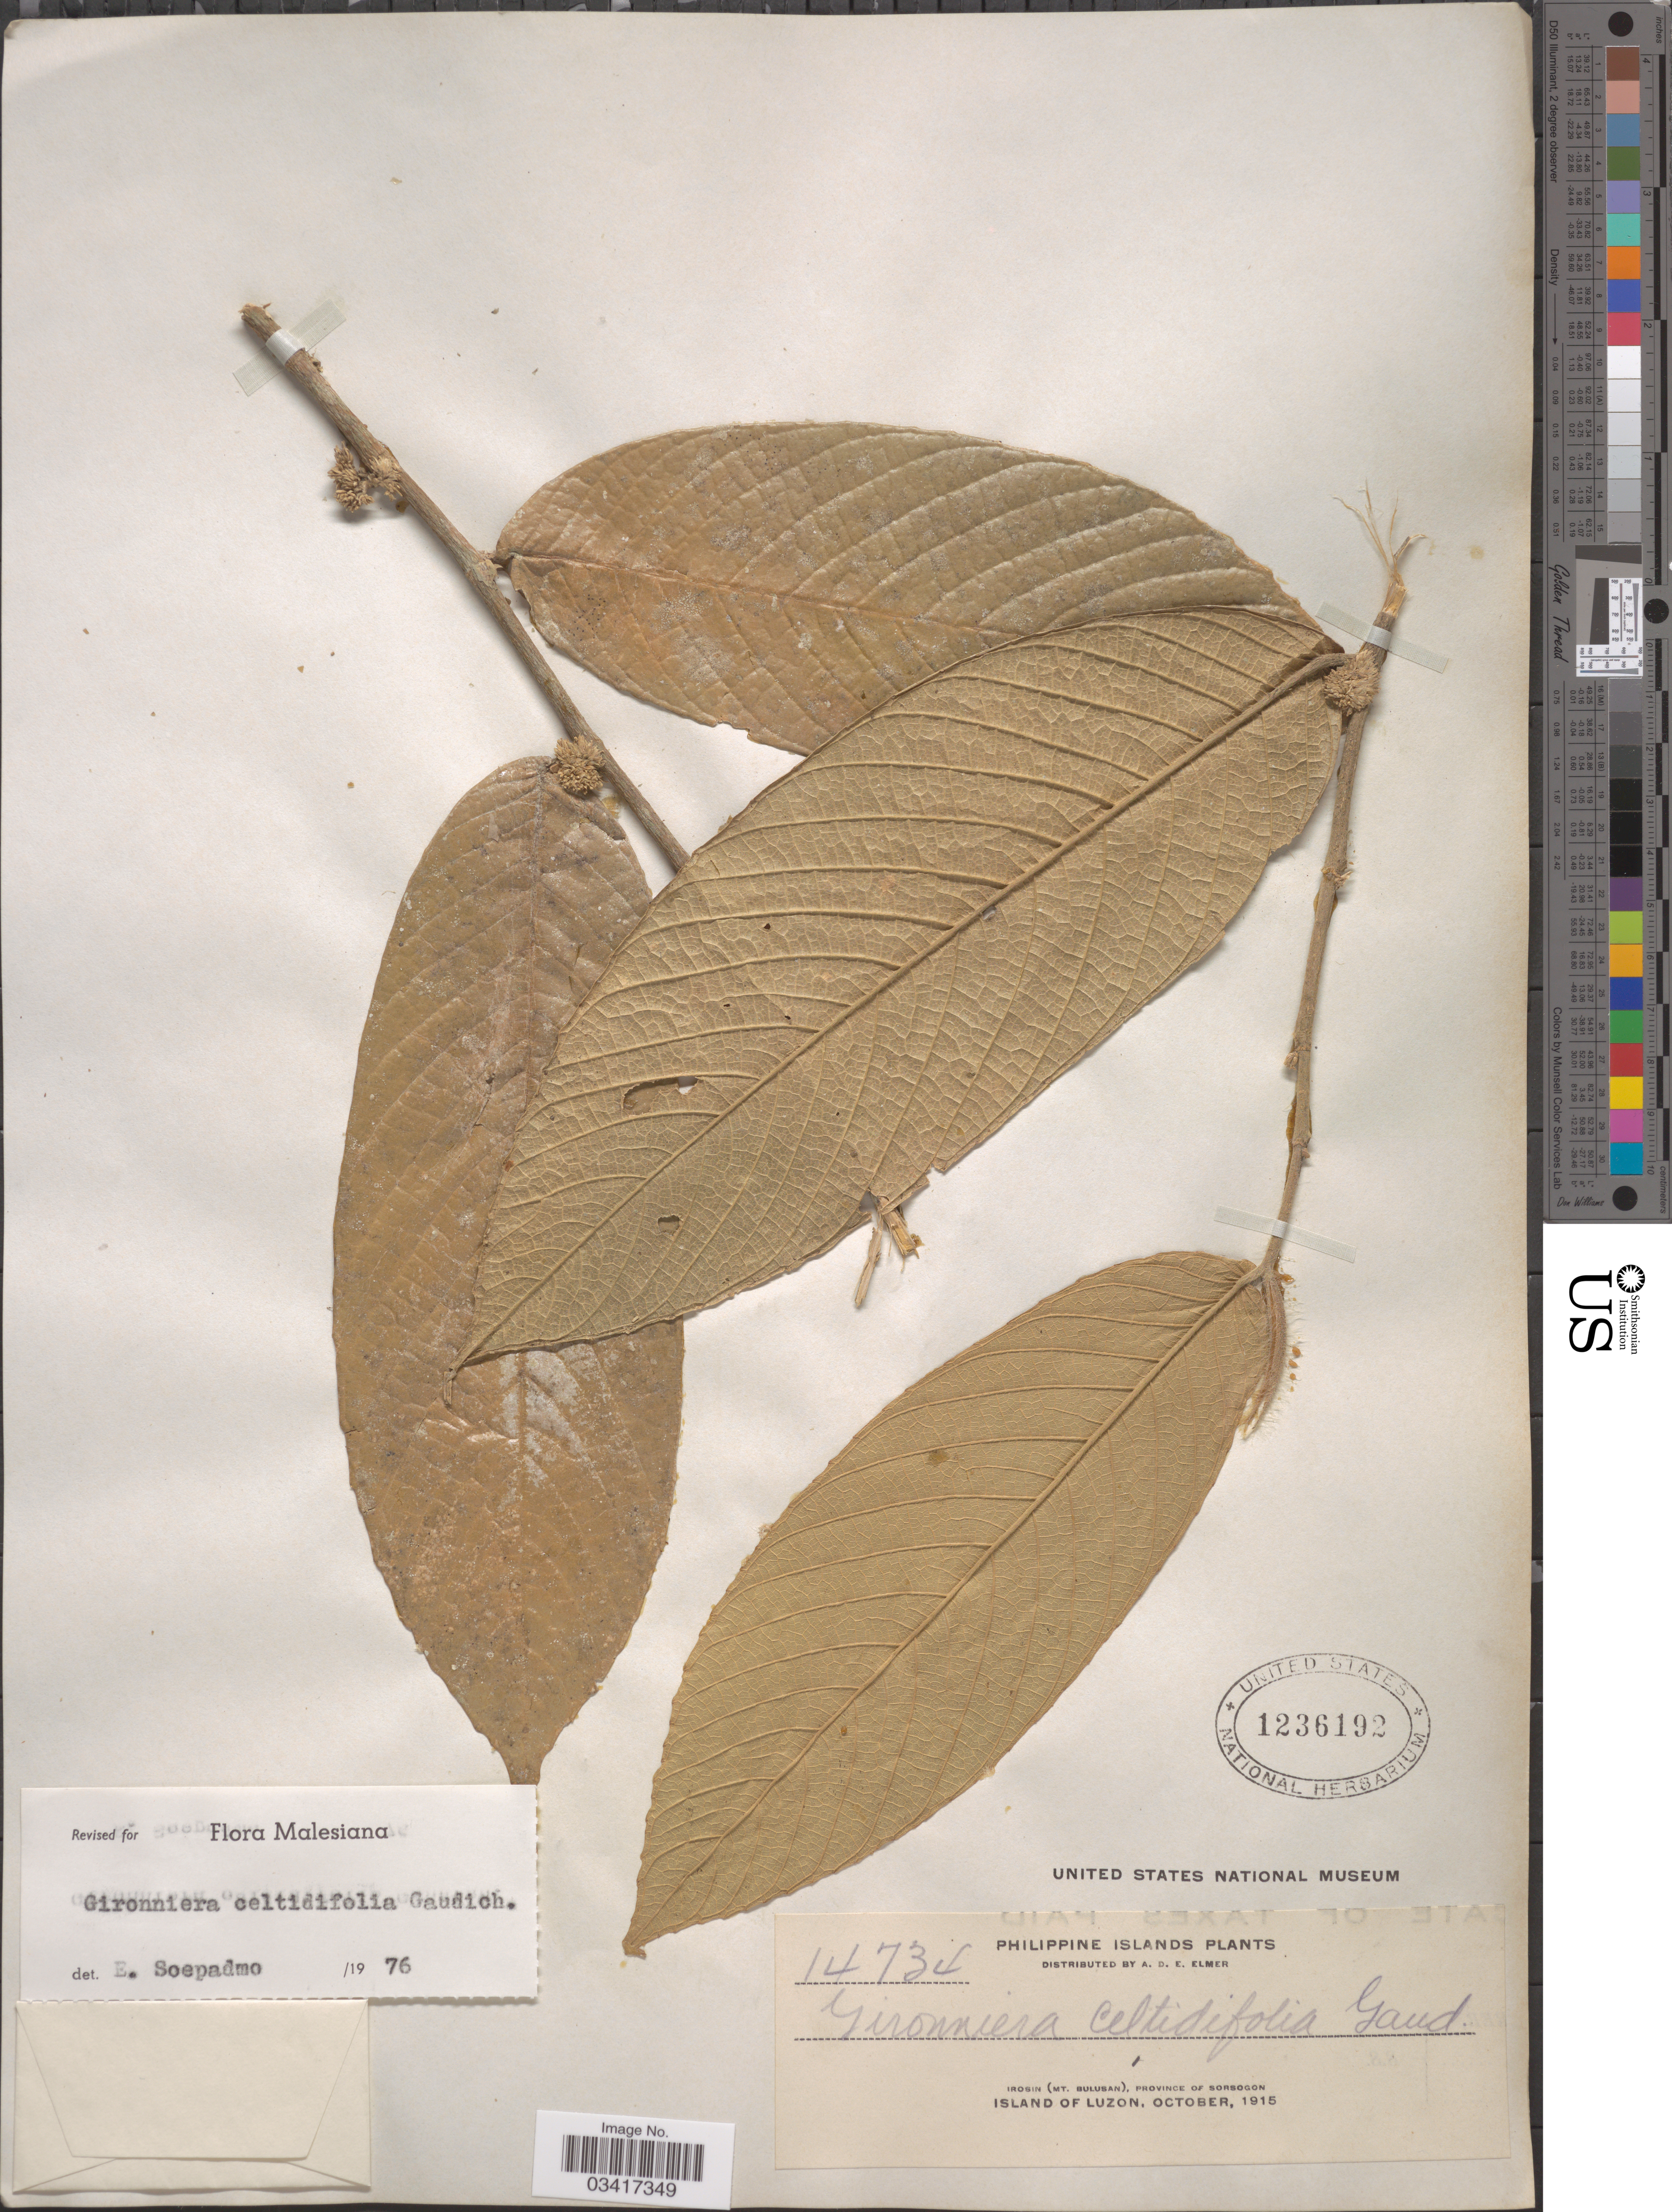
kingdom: Plantae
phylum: Tracheophyta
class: Magnoliopsida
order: Rosales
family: Cannabaceae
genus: Gironniera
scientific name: Gironniera celtidifolia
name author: Gaudich.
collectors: A. D. E. Elmer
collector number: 14734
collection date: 1915-10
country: Philippines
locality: Philippine Islands. Irosin (Mt. Bulusan), Province of Sorsogon. Island of Luzon.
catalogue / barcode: US 1236192